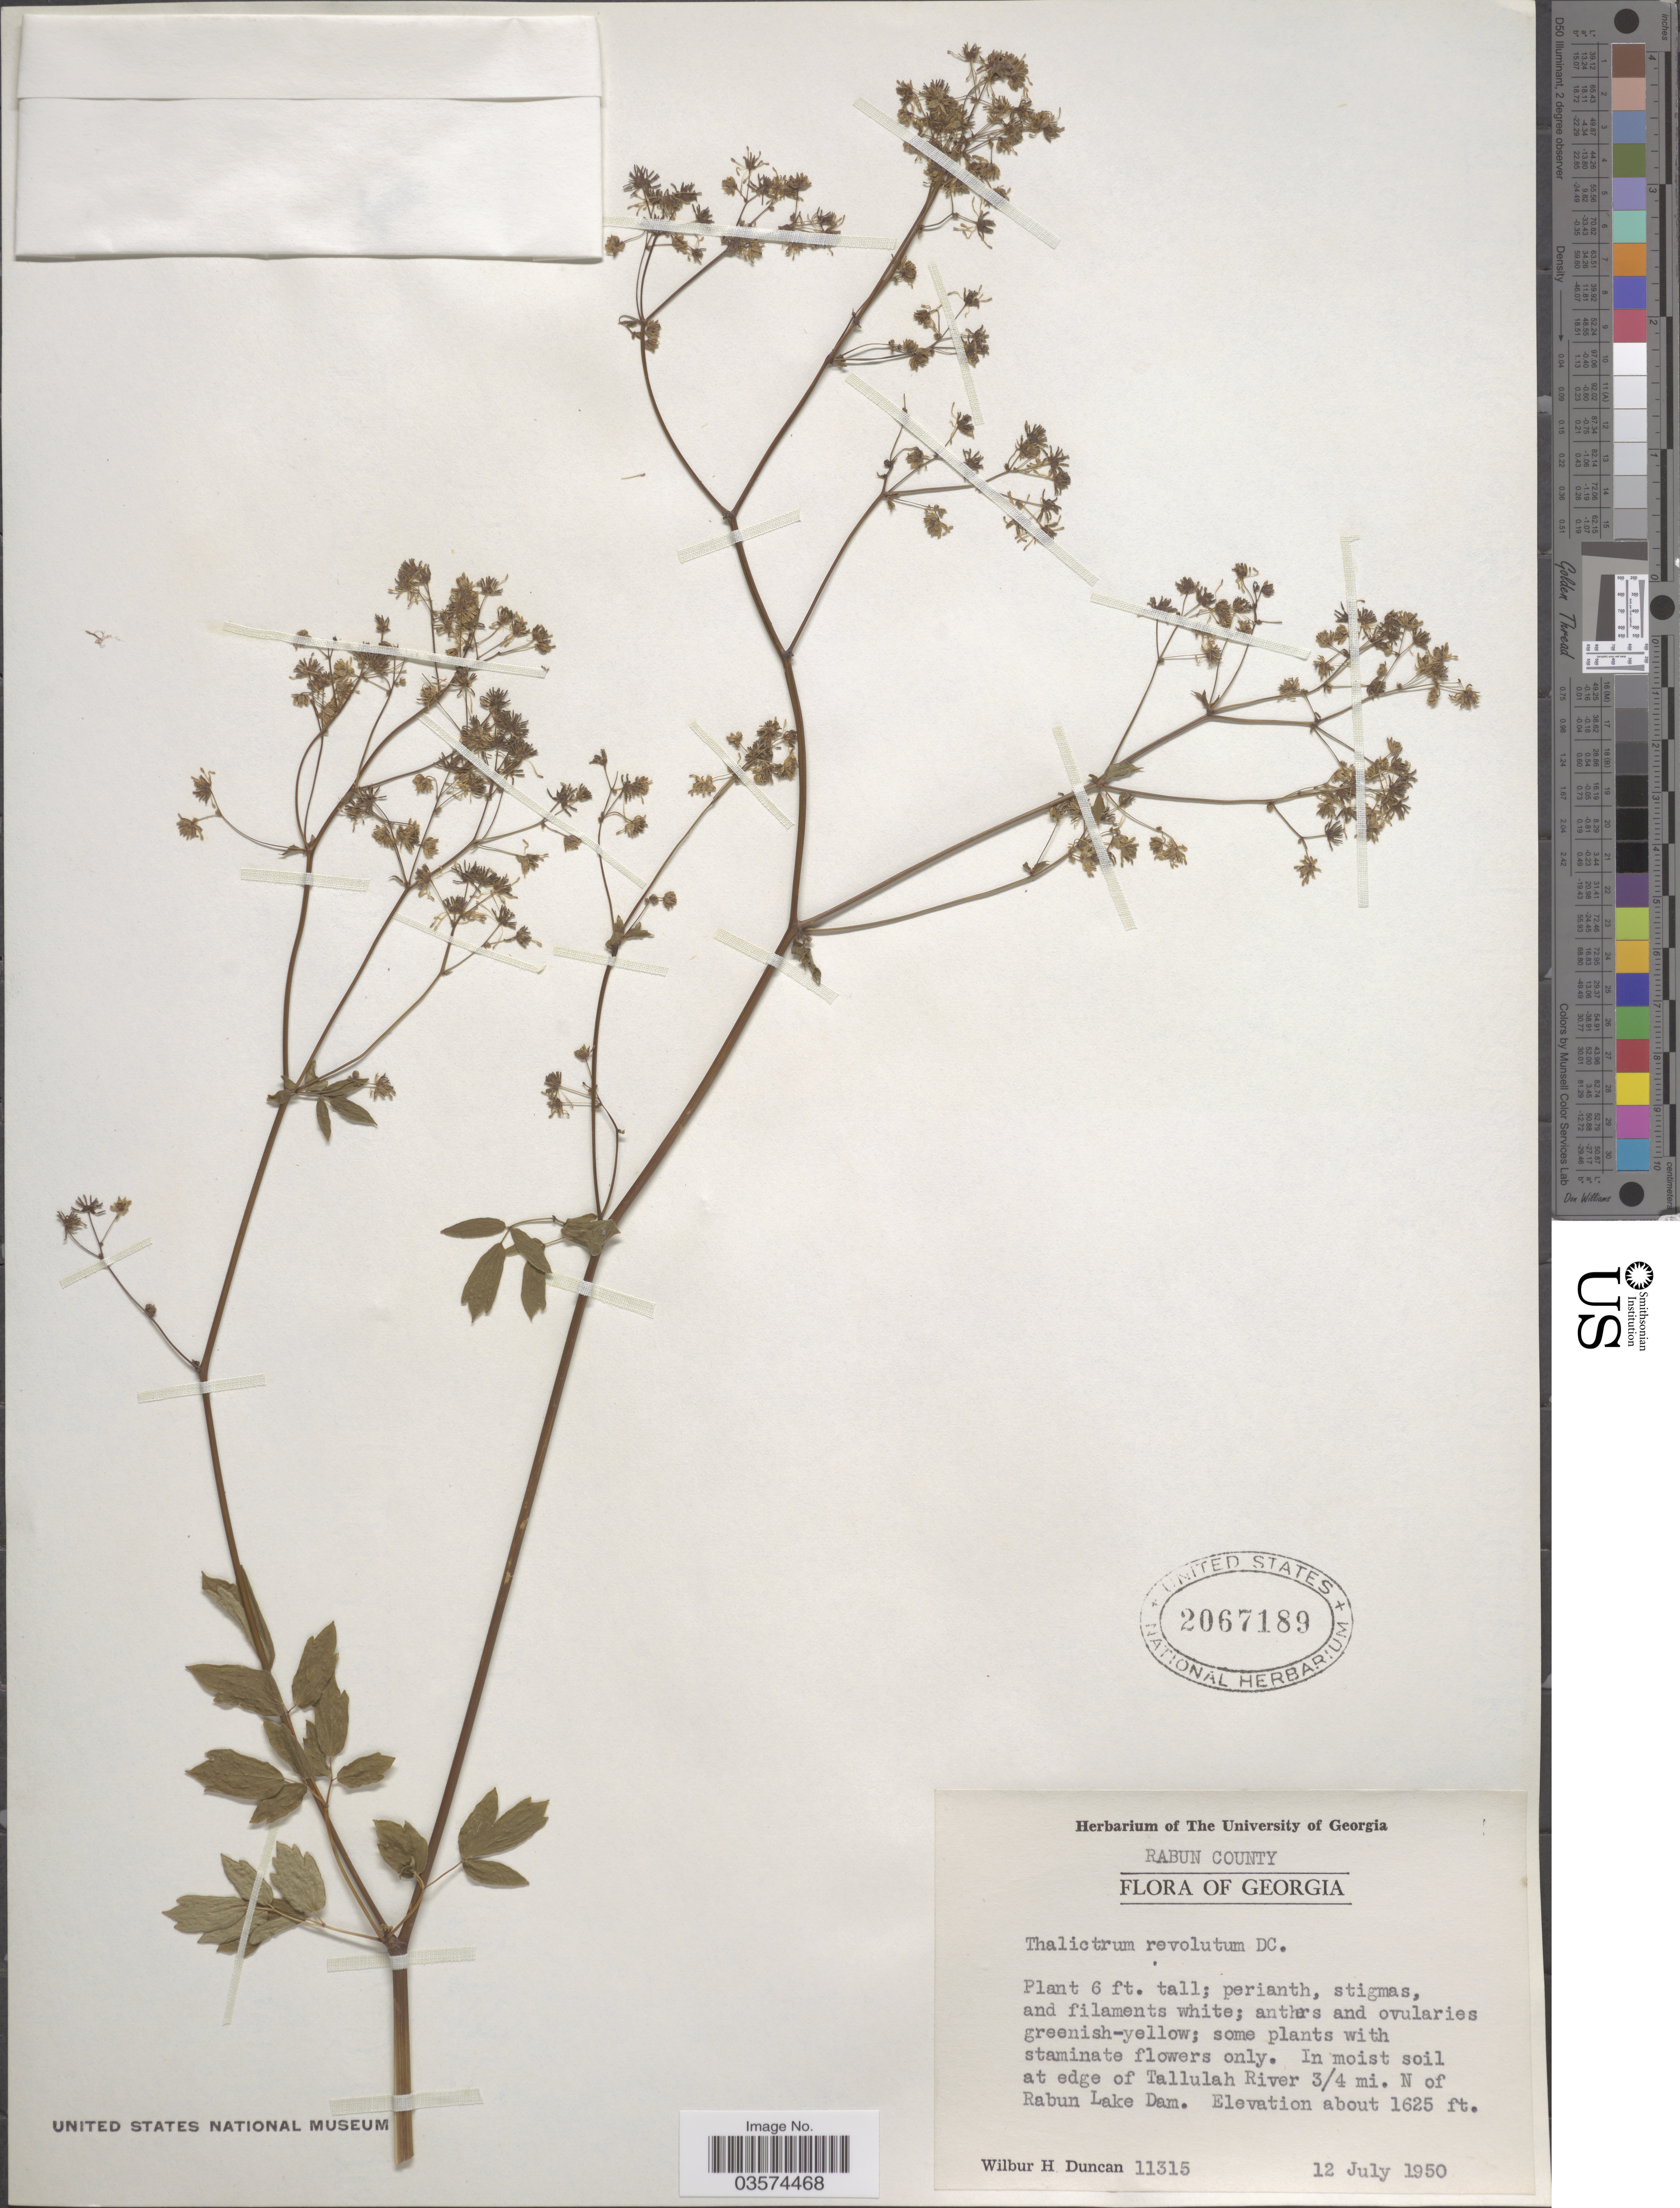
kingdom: Plantae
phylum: Tracheophyta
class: Magnoliopsida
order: Ranunculales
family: Ranunculaceae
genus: Thalictrum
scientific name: Thalictrum amphibolum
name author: Greene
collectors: W. H. Duncan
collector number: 11315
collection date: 1950-07-12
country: United States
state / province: Georgia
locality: Rabun County. In moist soil at edge of Tallulah River 3/4 mi. N of Rabun Lake Dam.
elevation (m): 495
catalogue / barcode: US 2067189